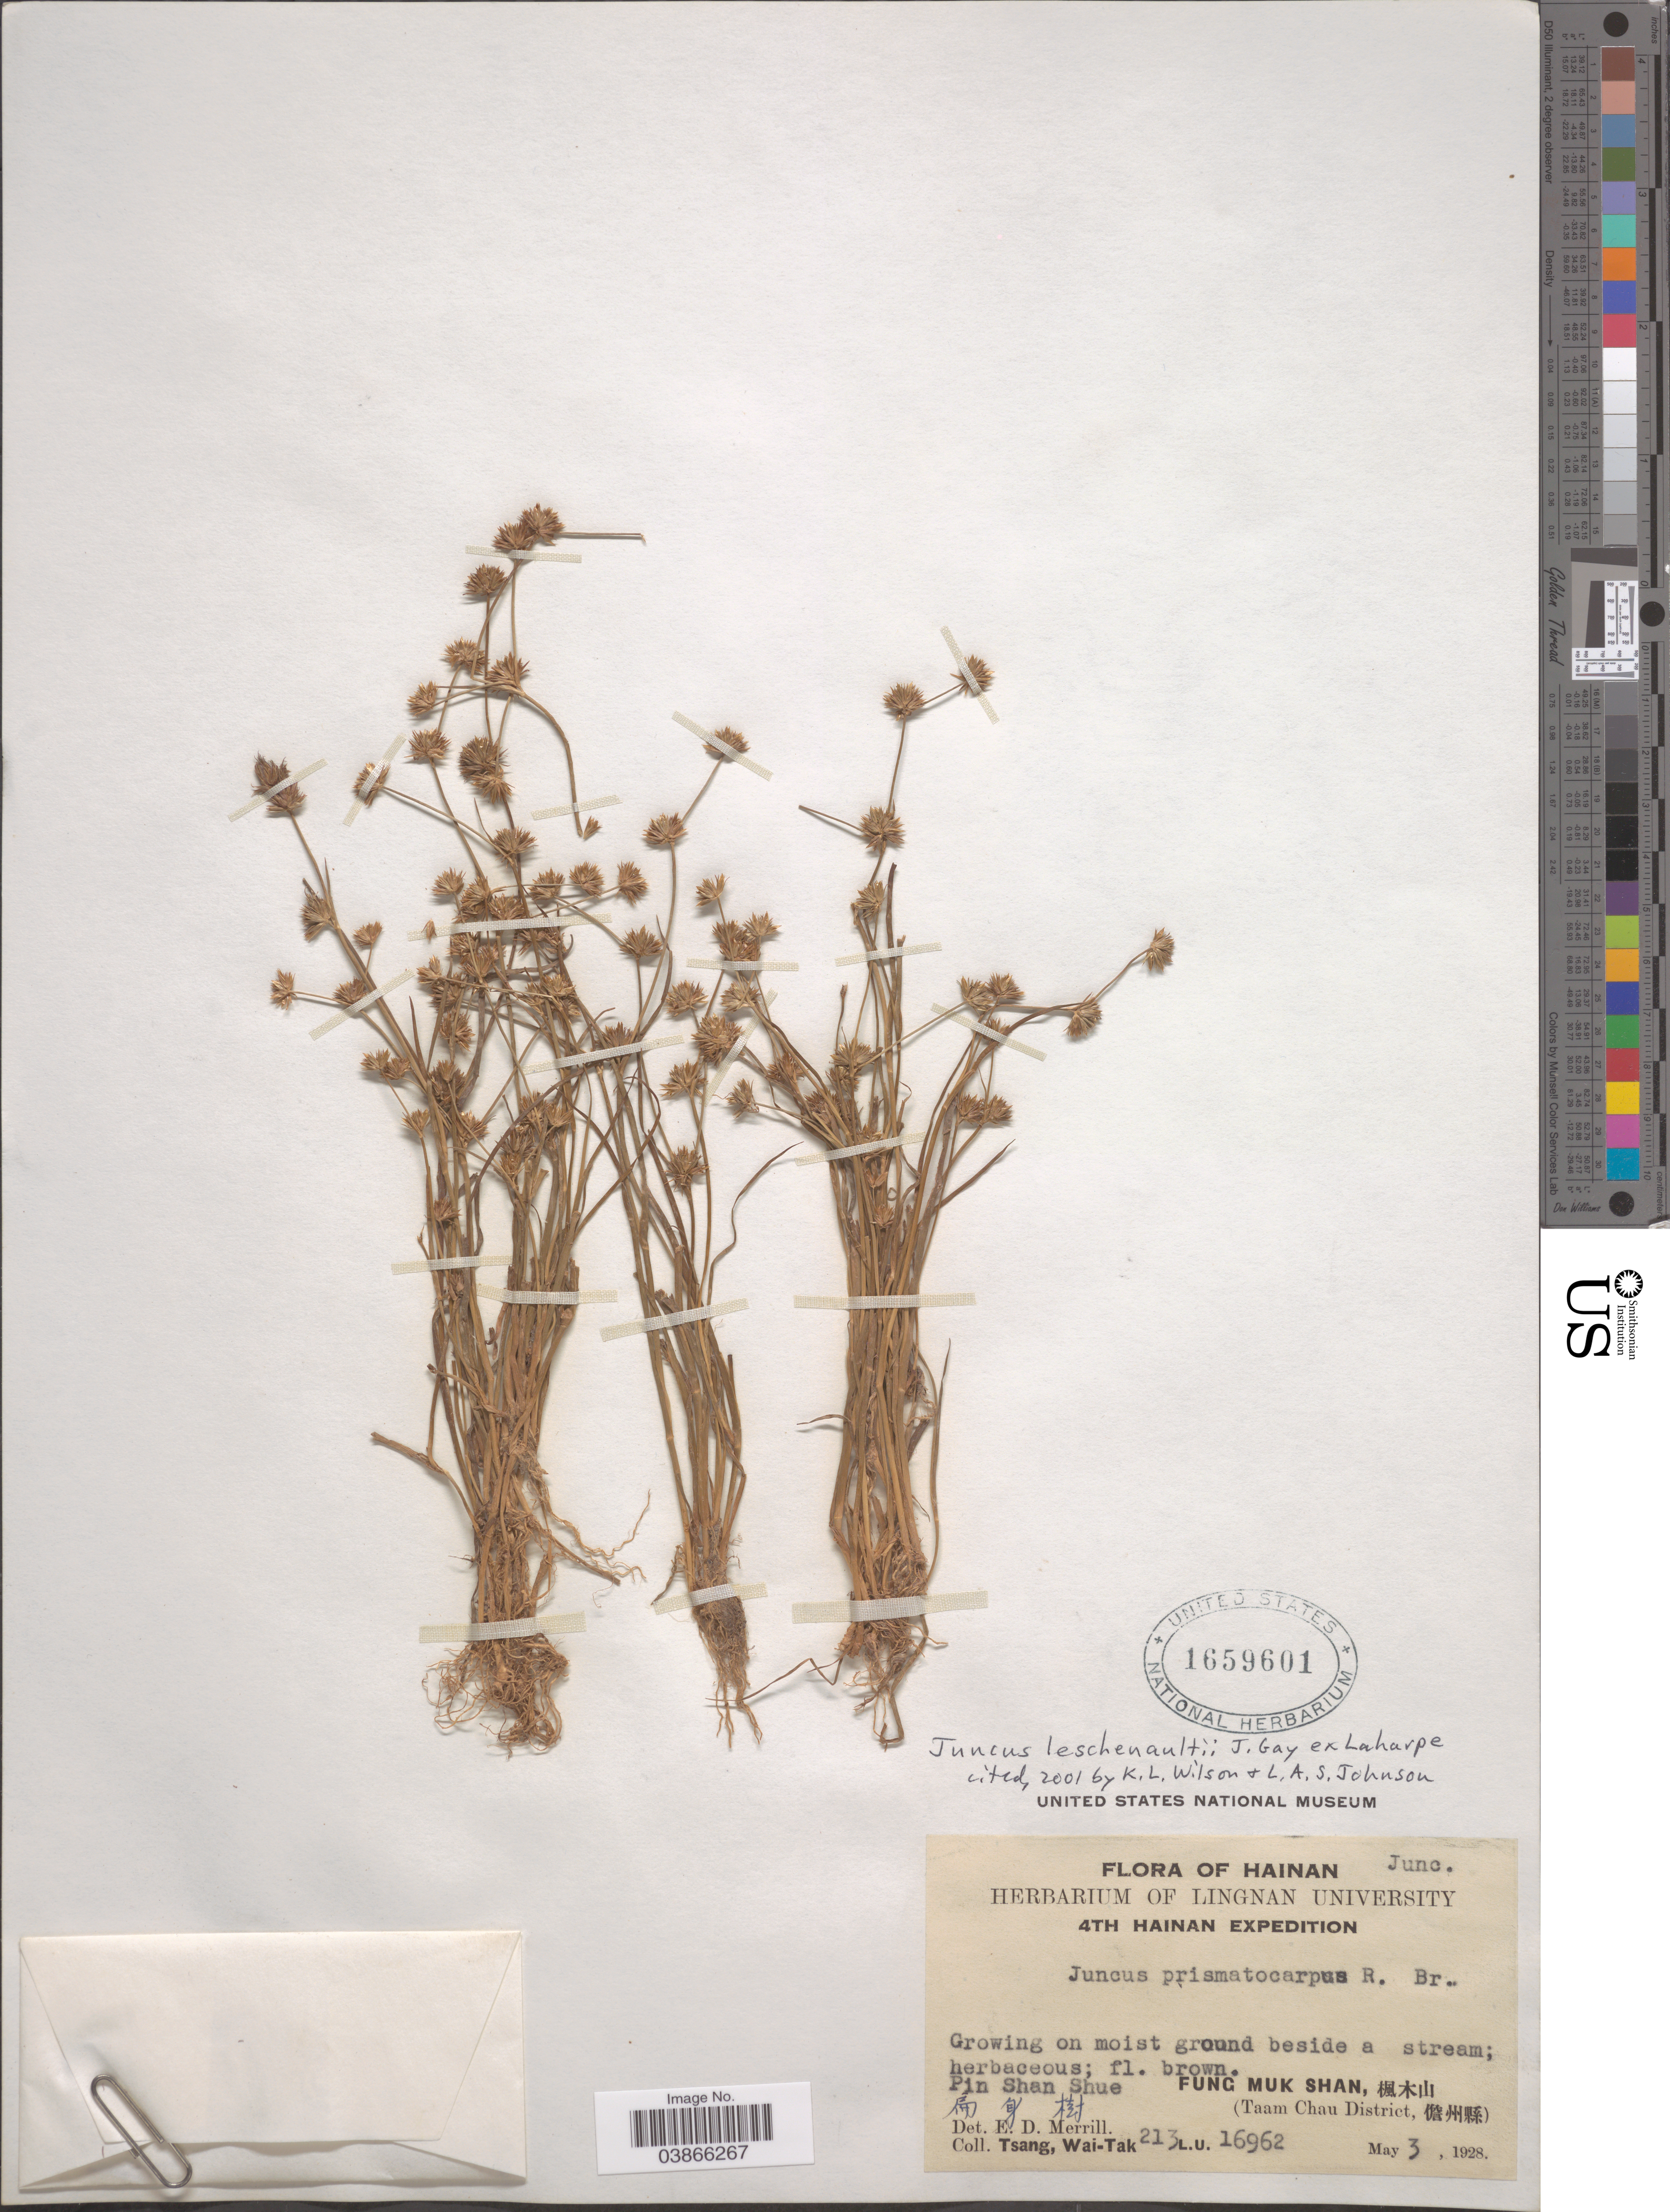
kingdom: Plantae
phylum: Tracheophyta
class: Liliopsida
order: Poales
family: Juncaceae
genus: Juncus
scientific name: Juncus leschenaultii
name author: J. Gay ex Laharpe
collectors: W. T. Tsang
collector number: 213L.U.16962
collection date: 1928-05-03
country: China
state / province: Hainan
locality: Pin Shan Shue X. Fung Muk Shan, X. (Taam Chau District, X).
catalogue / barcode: US 1659601